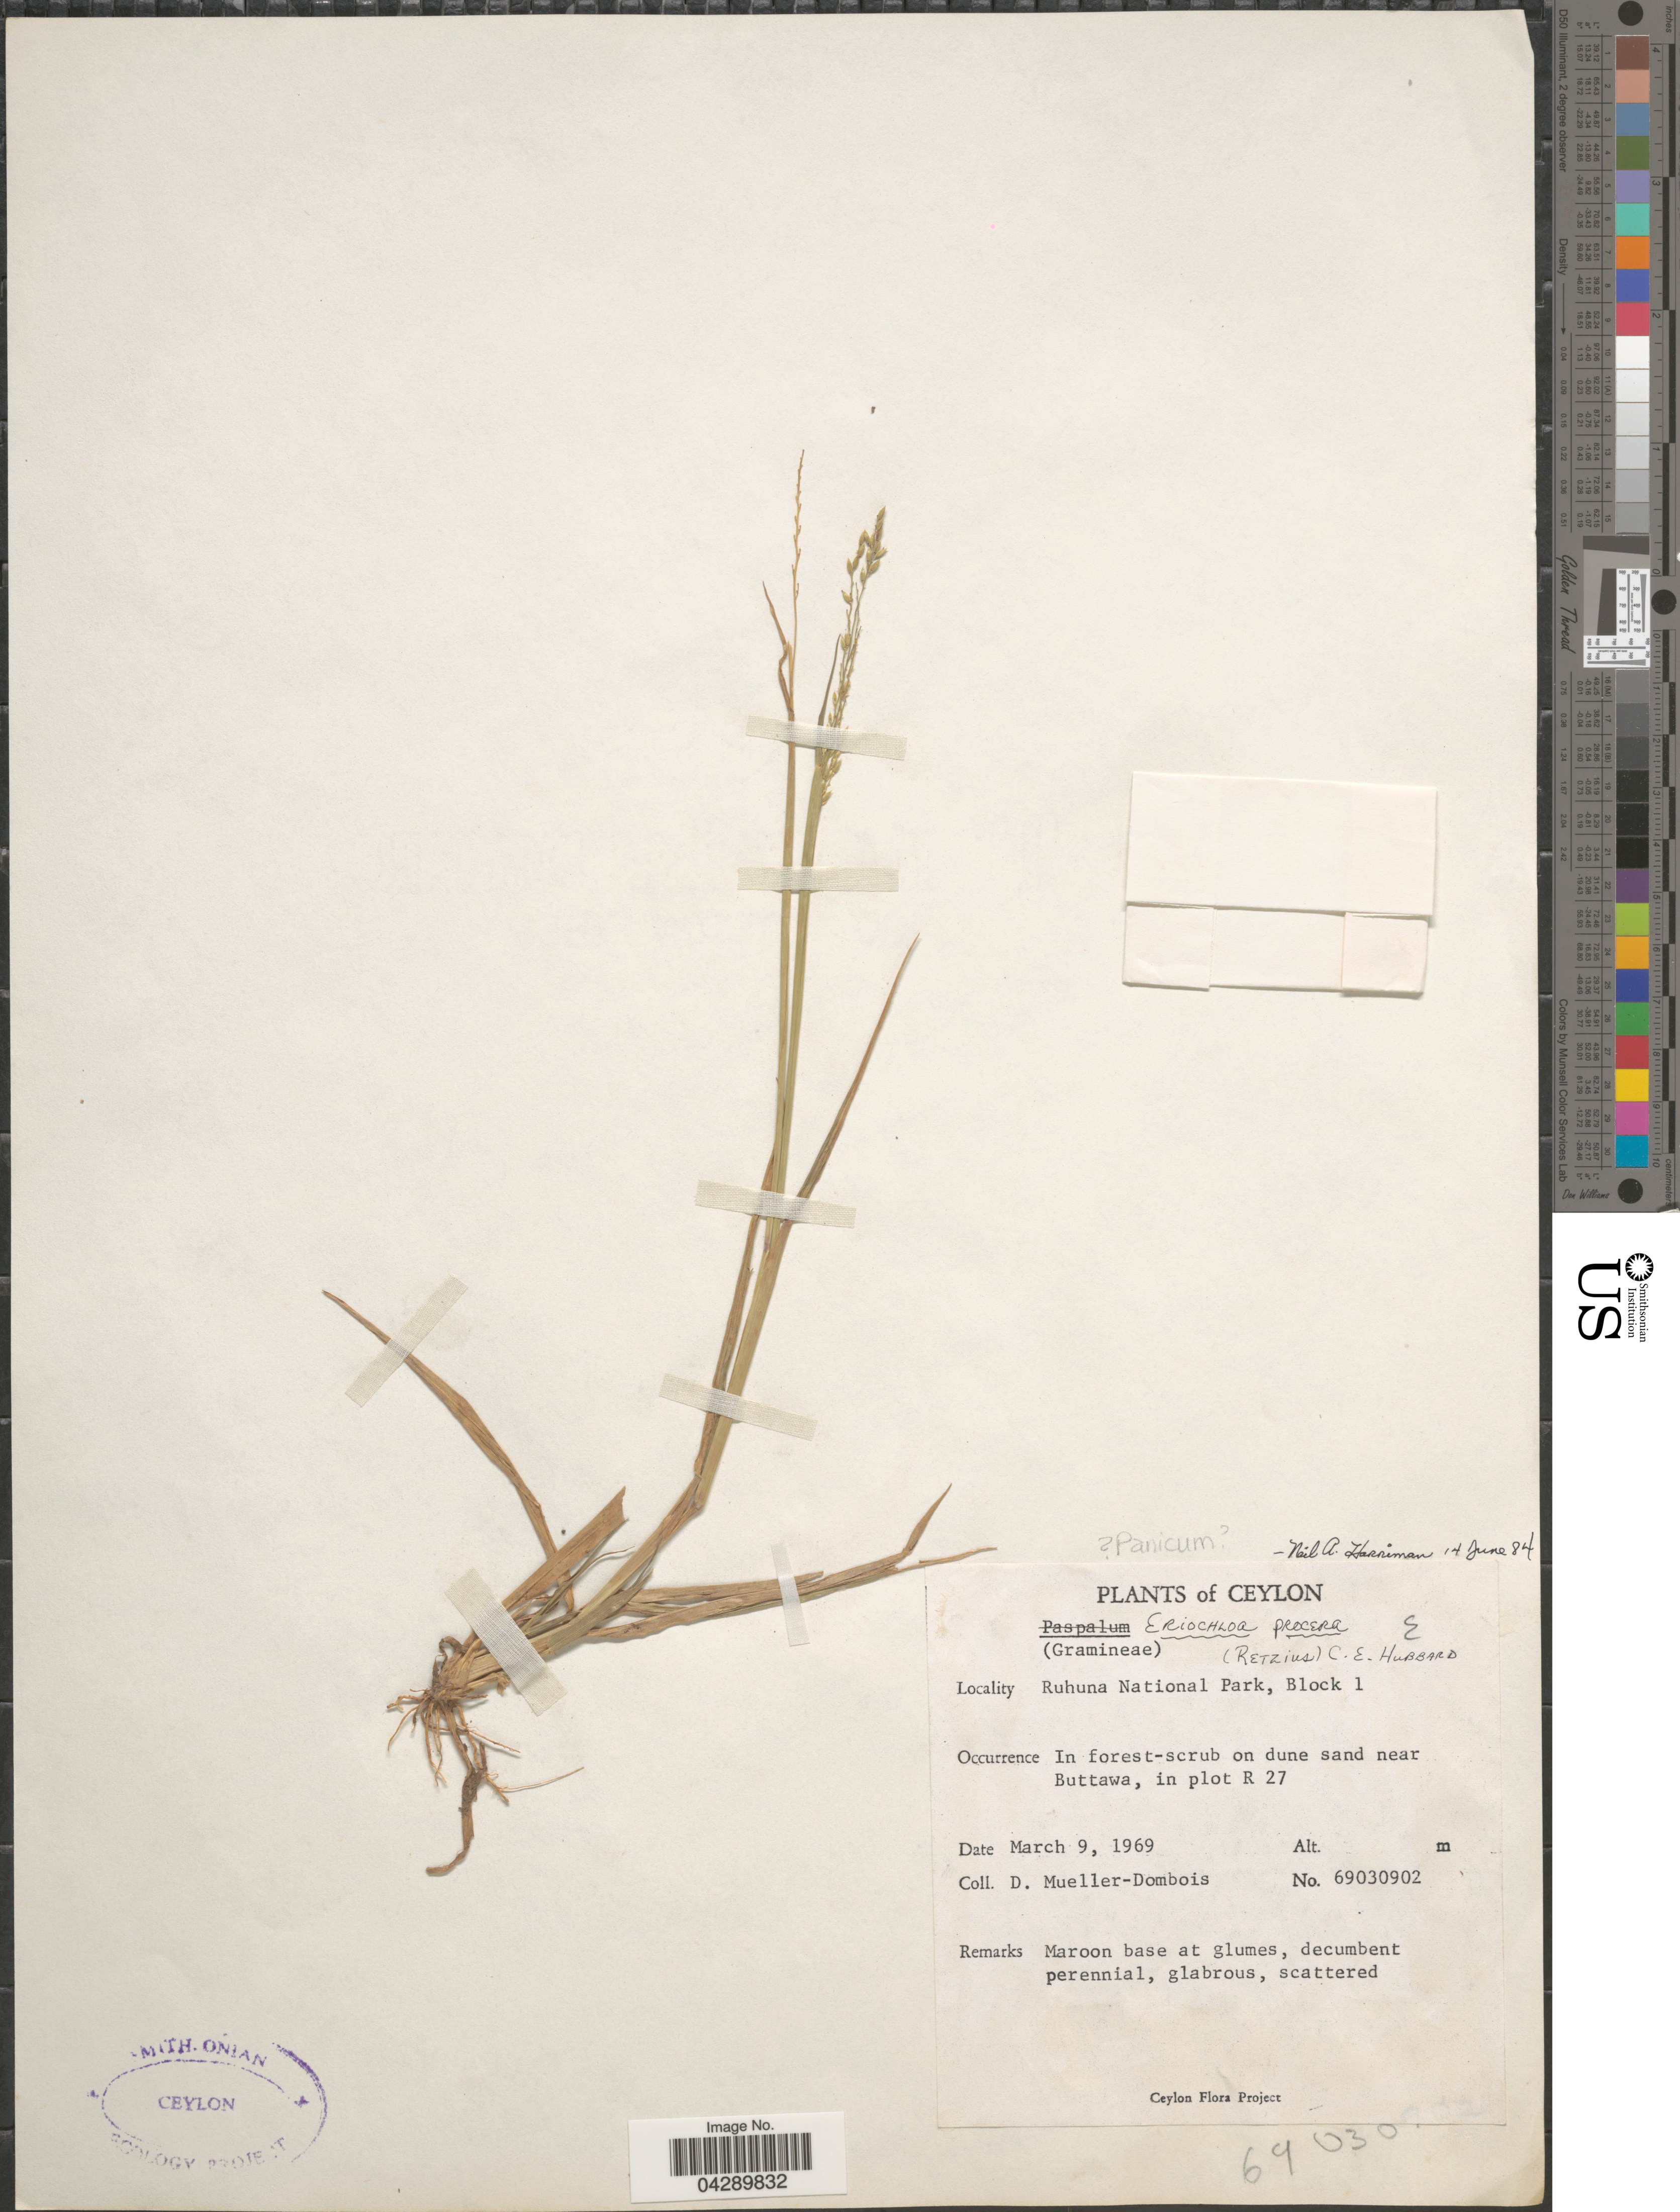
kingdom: Plantae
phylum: Tracheophyta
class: Liliopsida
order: Poales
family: Poaceae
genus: Eriochloa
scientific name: Eriochloa procera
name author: (Retz.) C.E. Hubb.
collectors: D. Mueller-Dombois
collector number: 69030902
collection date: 1969-03-09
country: Sri Lanka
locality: Ceylon. Ruhuna National Park, Block 1. In forest-scrub on dune sand near Buttawa, in plot R 27.